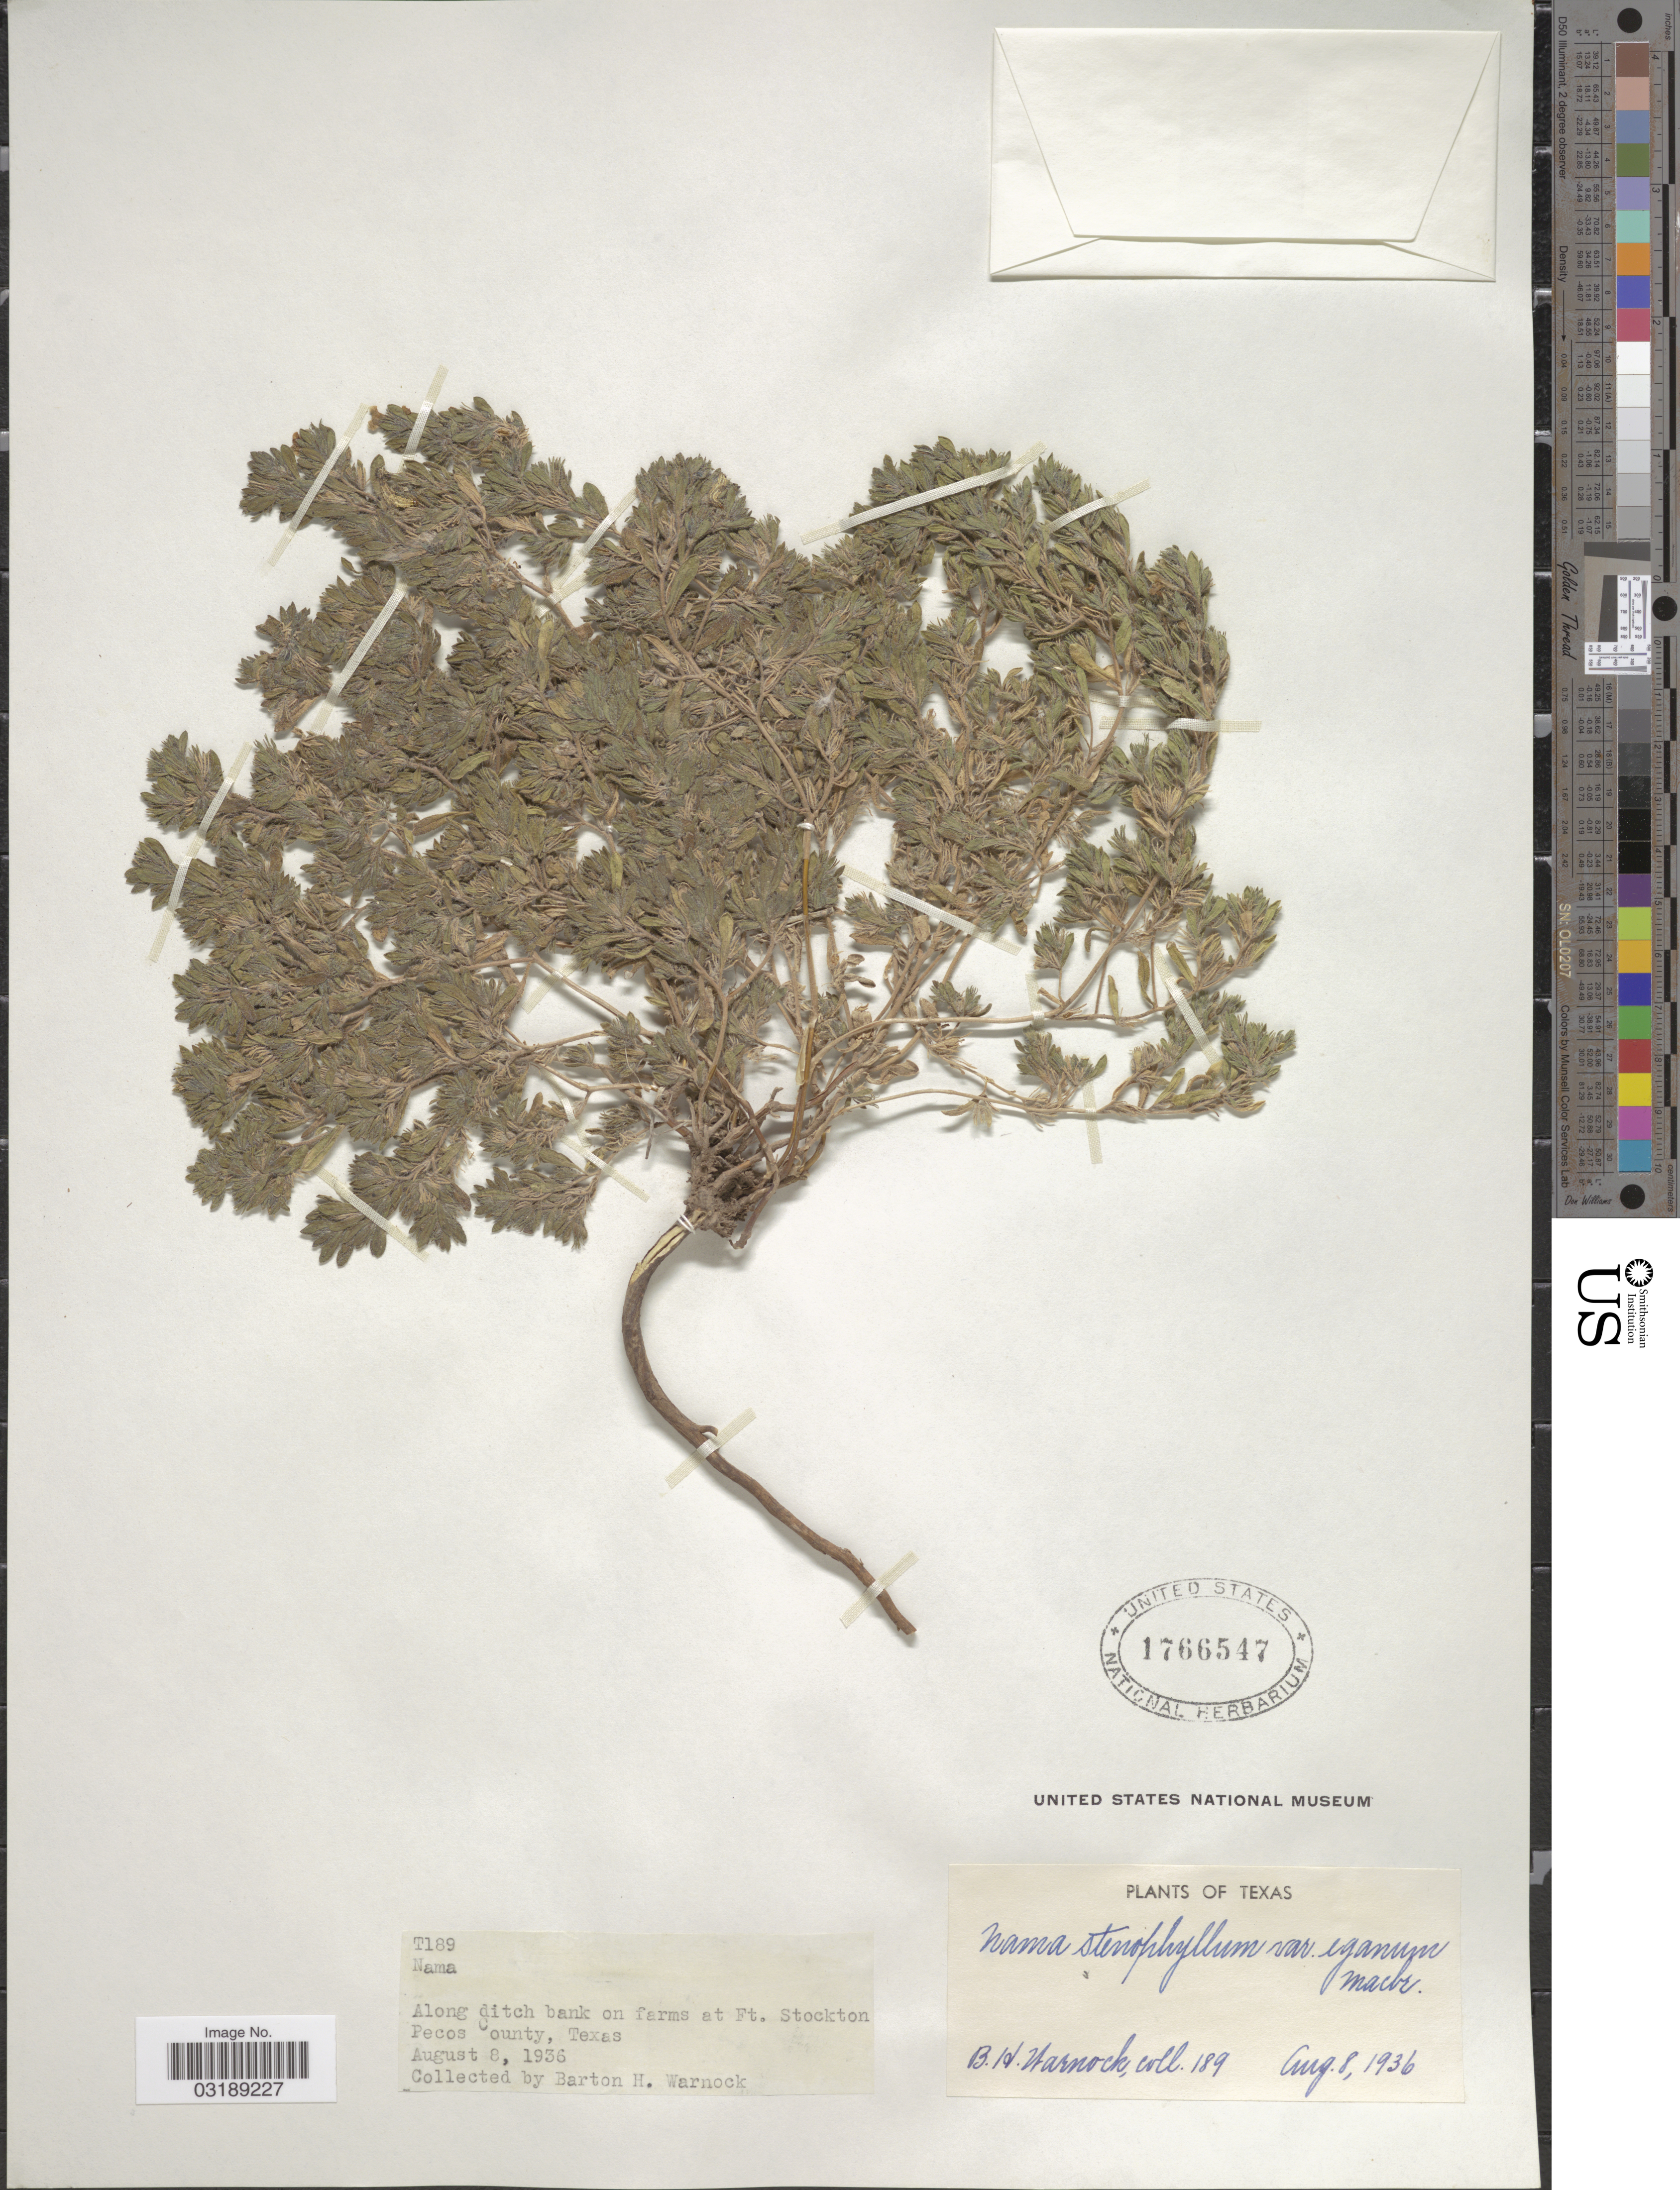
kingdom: Plantae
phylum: Tracheophyta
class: Magnoliopsida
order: Boraginales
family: Namaceae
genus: Nama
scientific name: Nama stenophylla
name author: A. Gray in Hemsl.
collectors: B. H. Warnock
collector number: T189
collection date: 1936-08-08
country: United States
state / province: Texas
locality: Along ditch bank on farms at Ft. Stockton, Pecos County, Texas.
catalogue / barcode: US 1766547